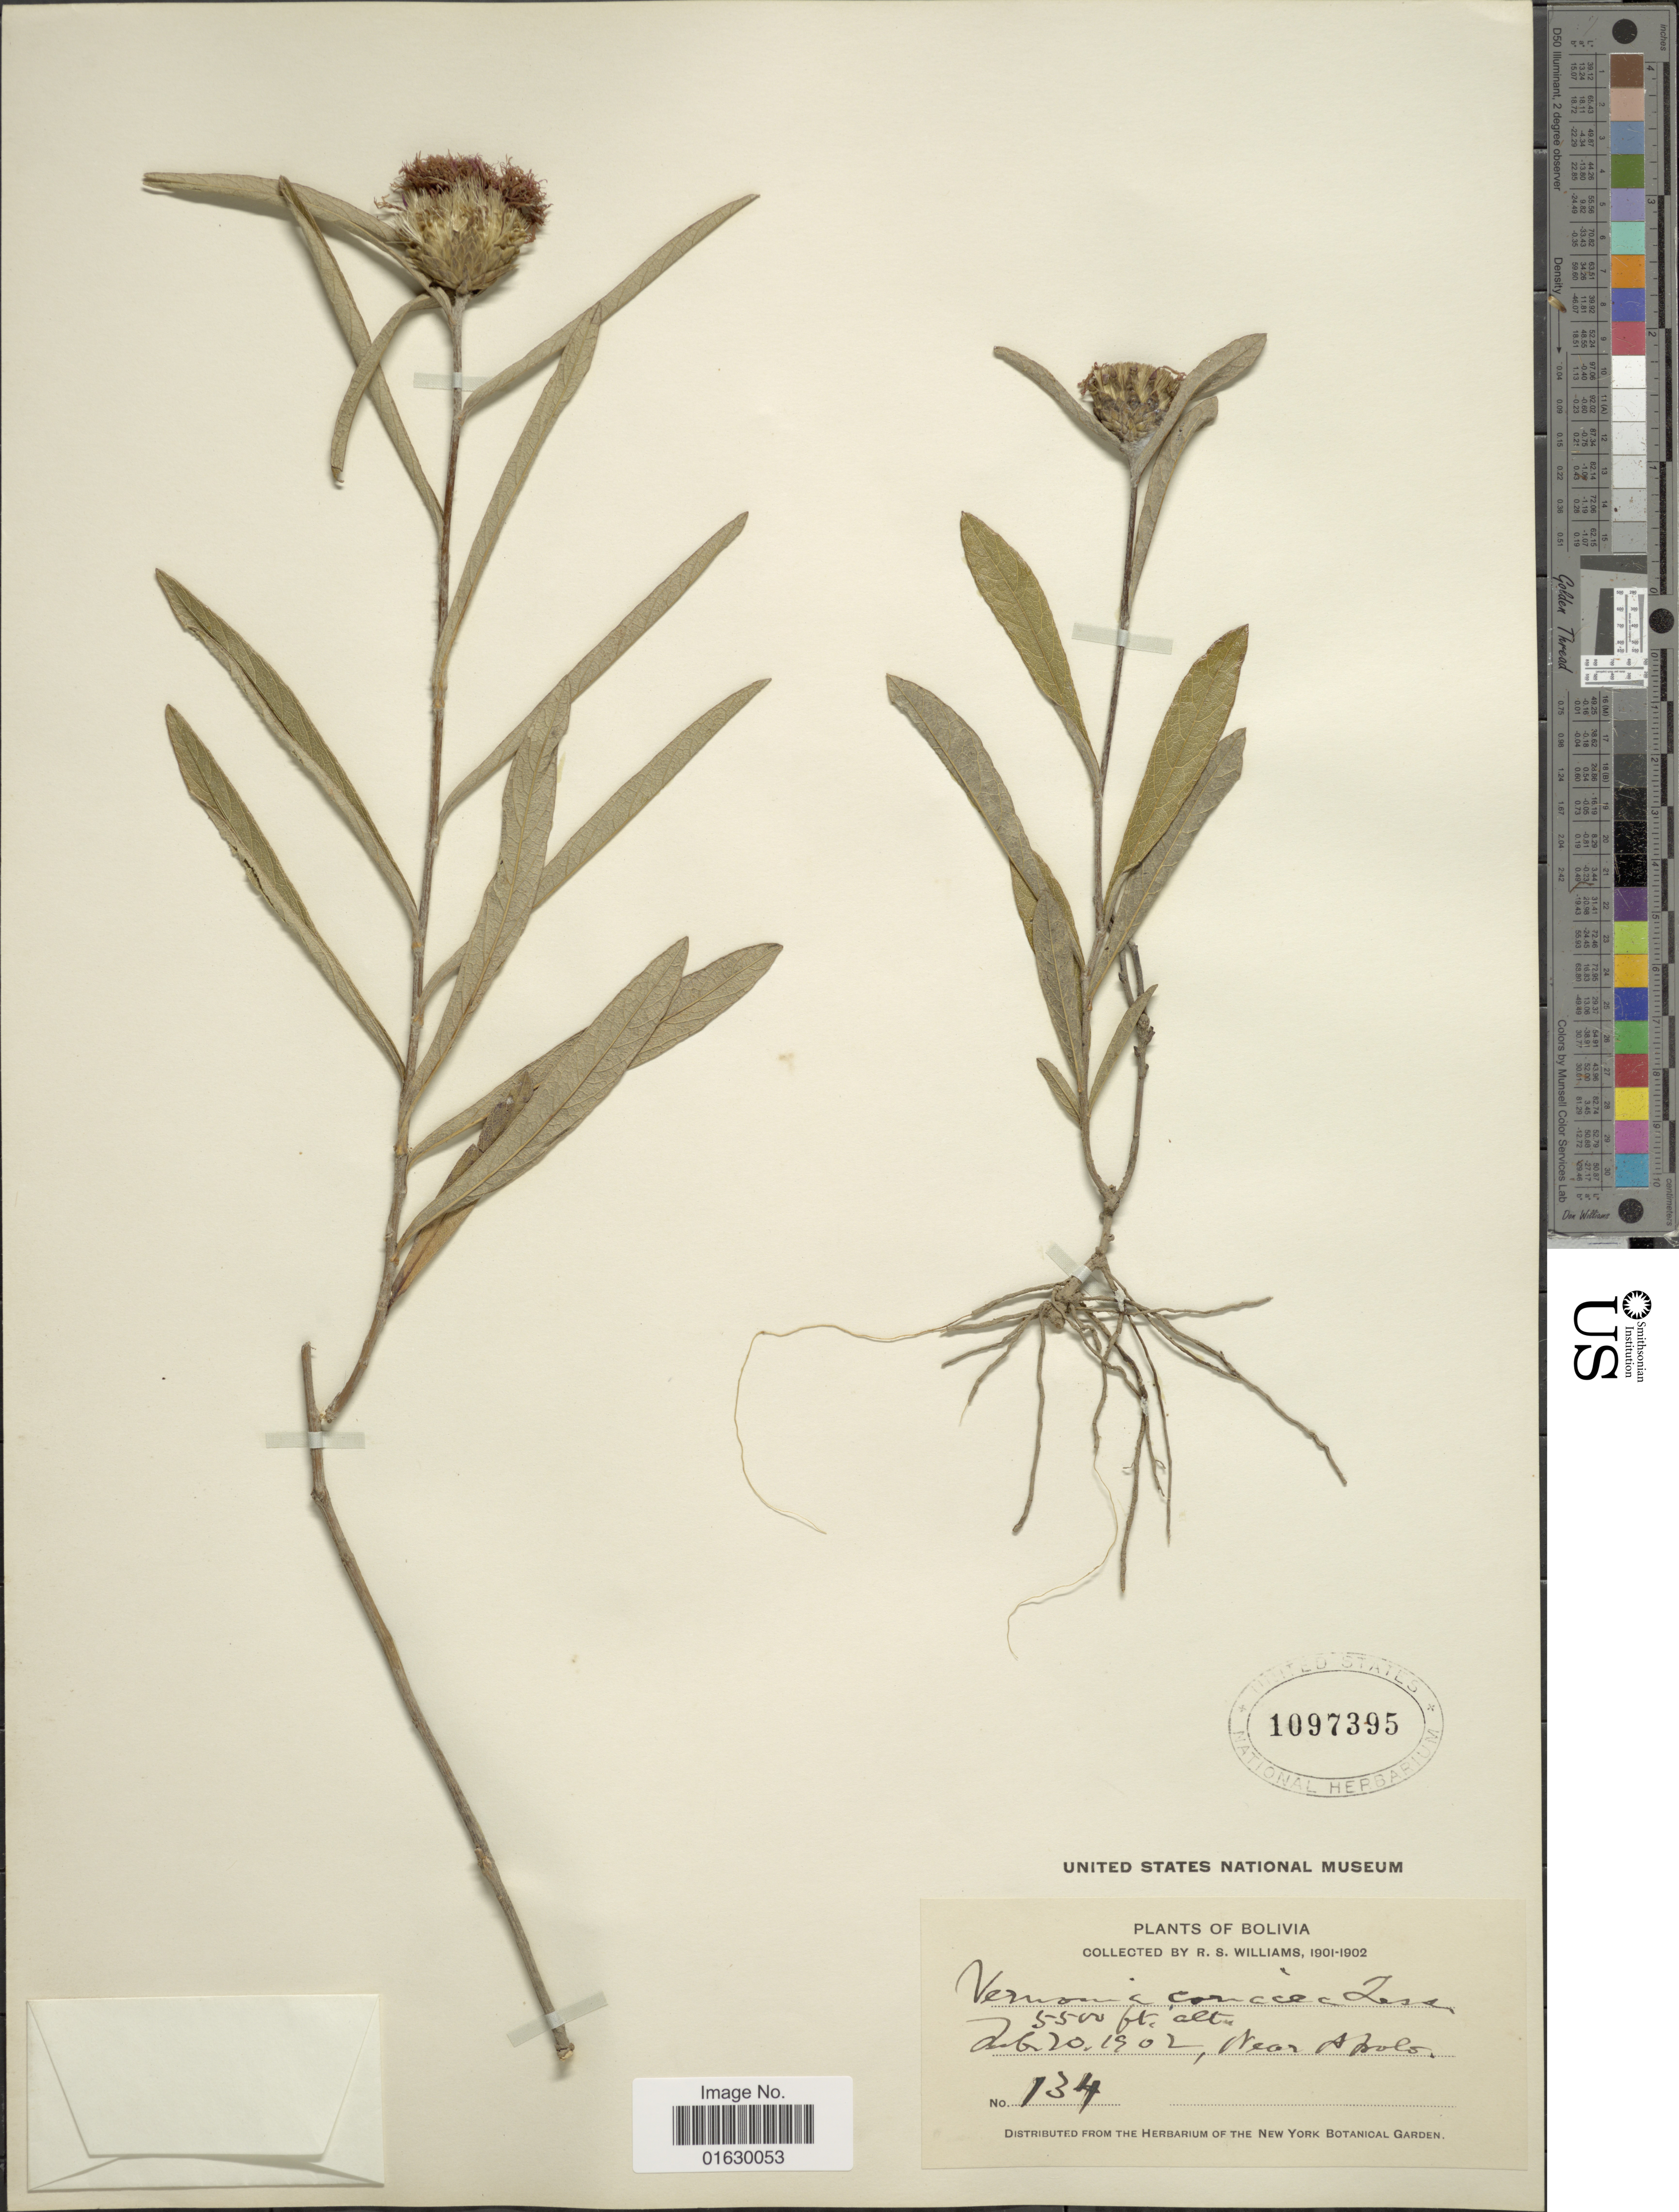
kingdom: Plantae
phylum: Tracheophyta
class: Magnoliopsida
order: Asterales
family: Asteraceae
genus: Lessingianthus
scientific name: Lessingianthus coriaceus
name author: (Less.) H. Rob.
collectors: R. S. Williams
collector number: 134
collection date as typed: Feb. 20, '02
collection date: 1902-02-20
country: Bolivia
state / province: La Paz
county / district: Franz Tamayo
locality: Near Apolo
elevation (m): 1676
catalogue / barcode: US 1097395